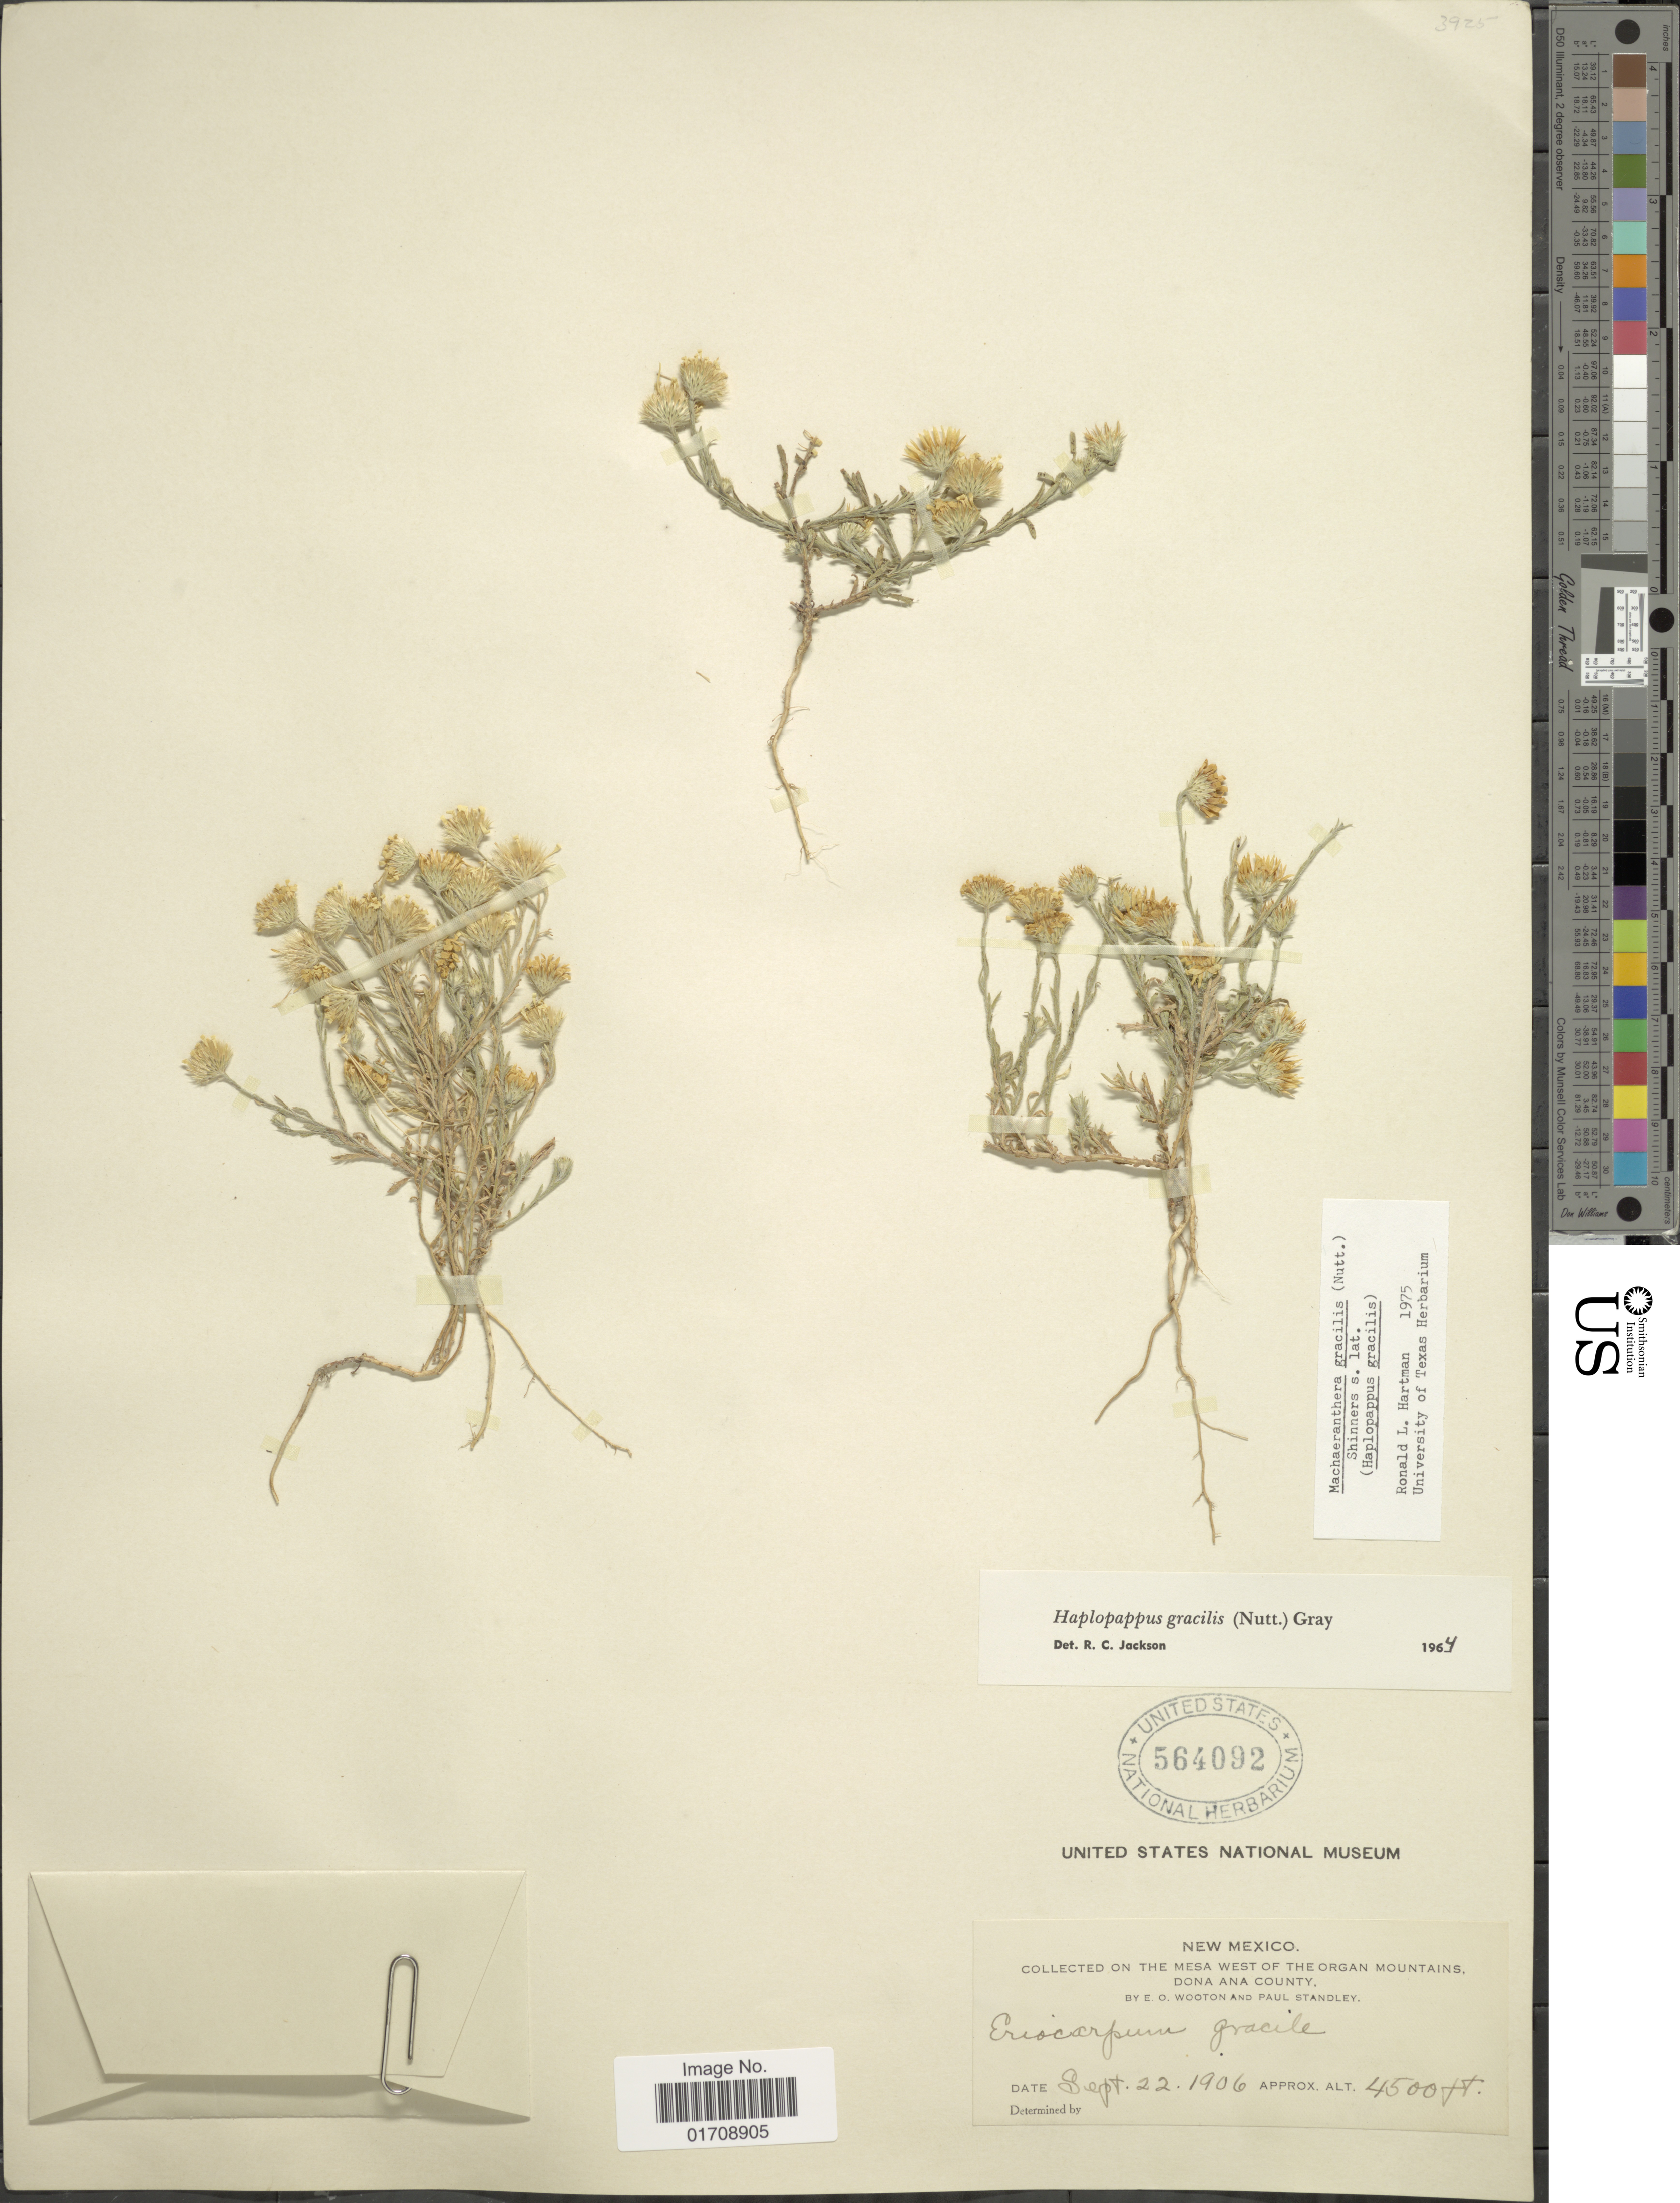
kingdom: Plantae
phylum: Tracheophyta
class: Magnoliopsida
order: Asterales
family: Asteraceae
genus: Machaeranthera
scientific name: Machaeranthera gracilis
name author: (Nutt.) Shinners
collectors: E. O. Wooton & P. C. Standley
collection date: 1906-09-22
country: United States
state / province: New Mexico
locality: On the Mesa West of the Organ Mountains, Dona Ana County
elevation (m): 1372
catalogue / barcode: US 564092